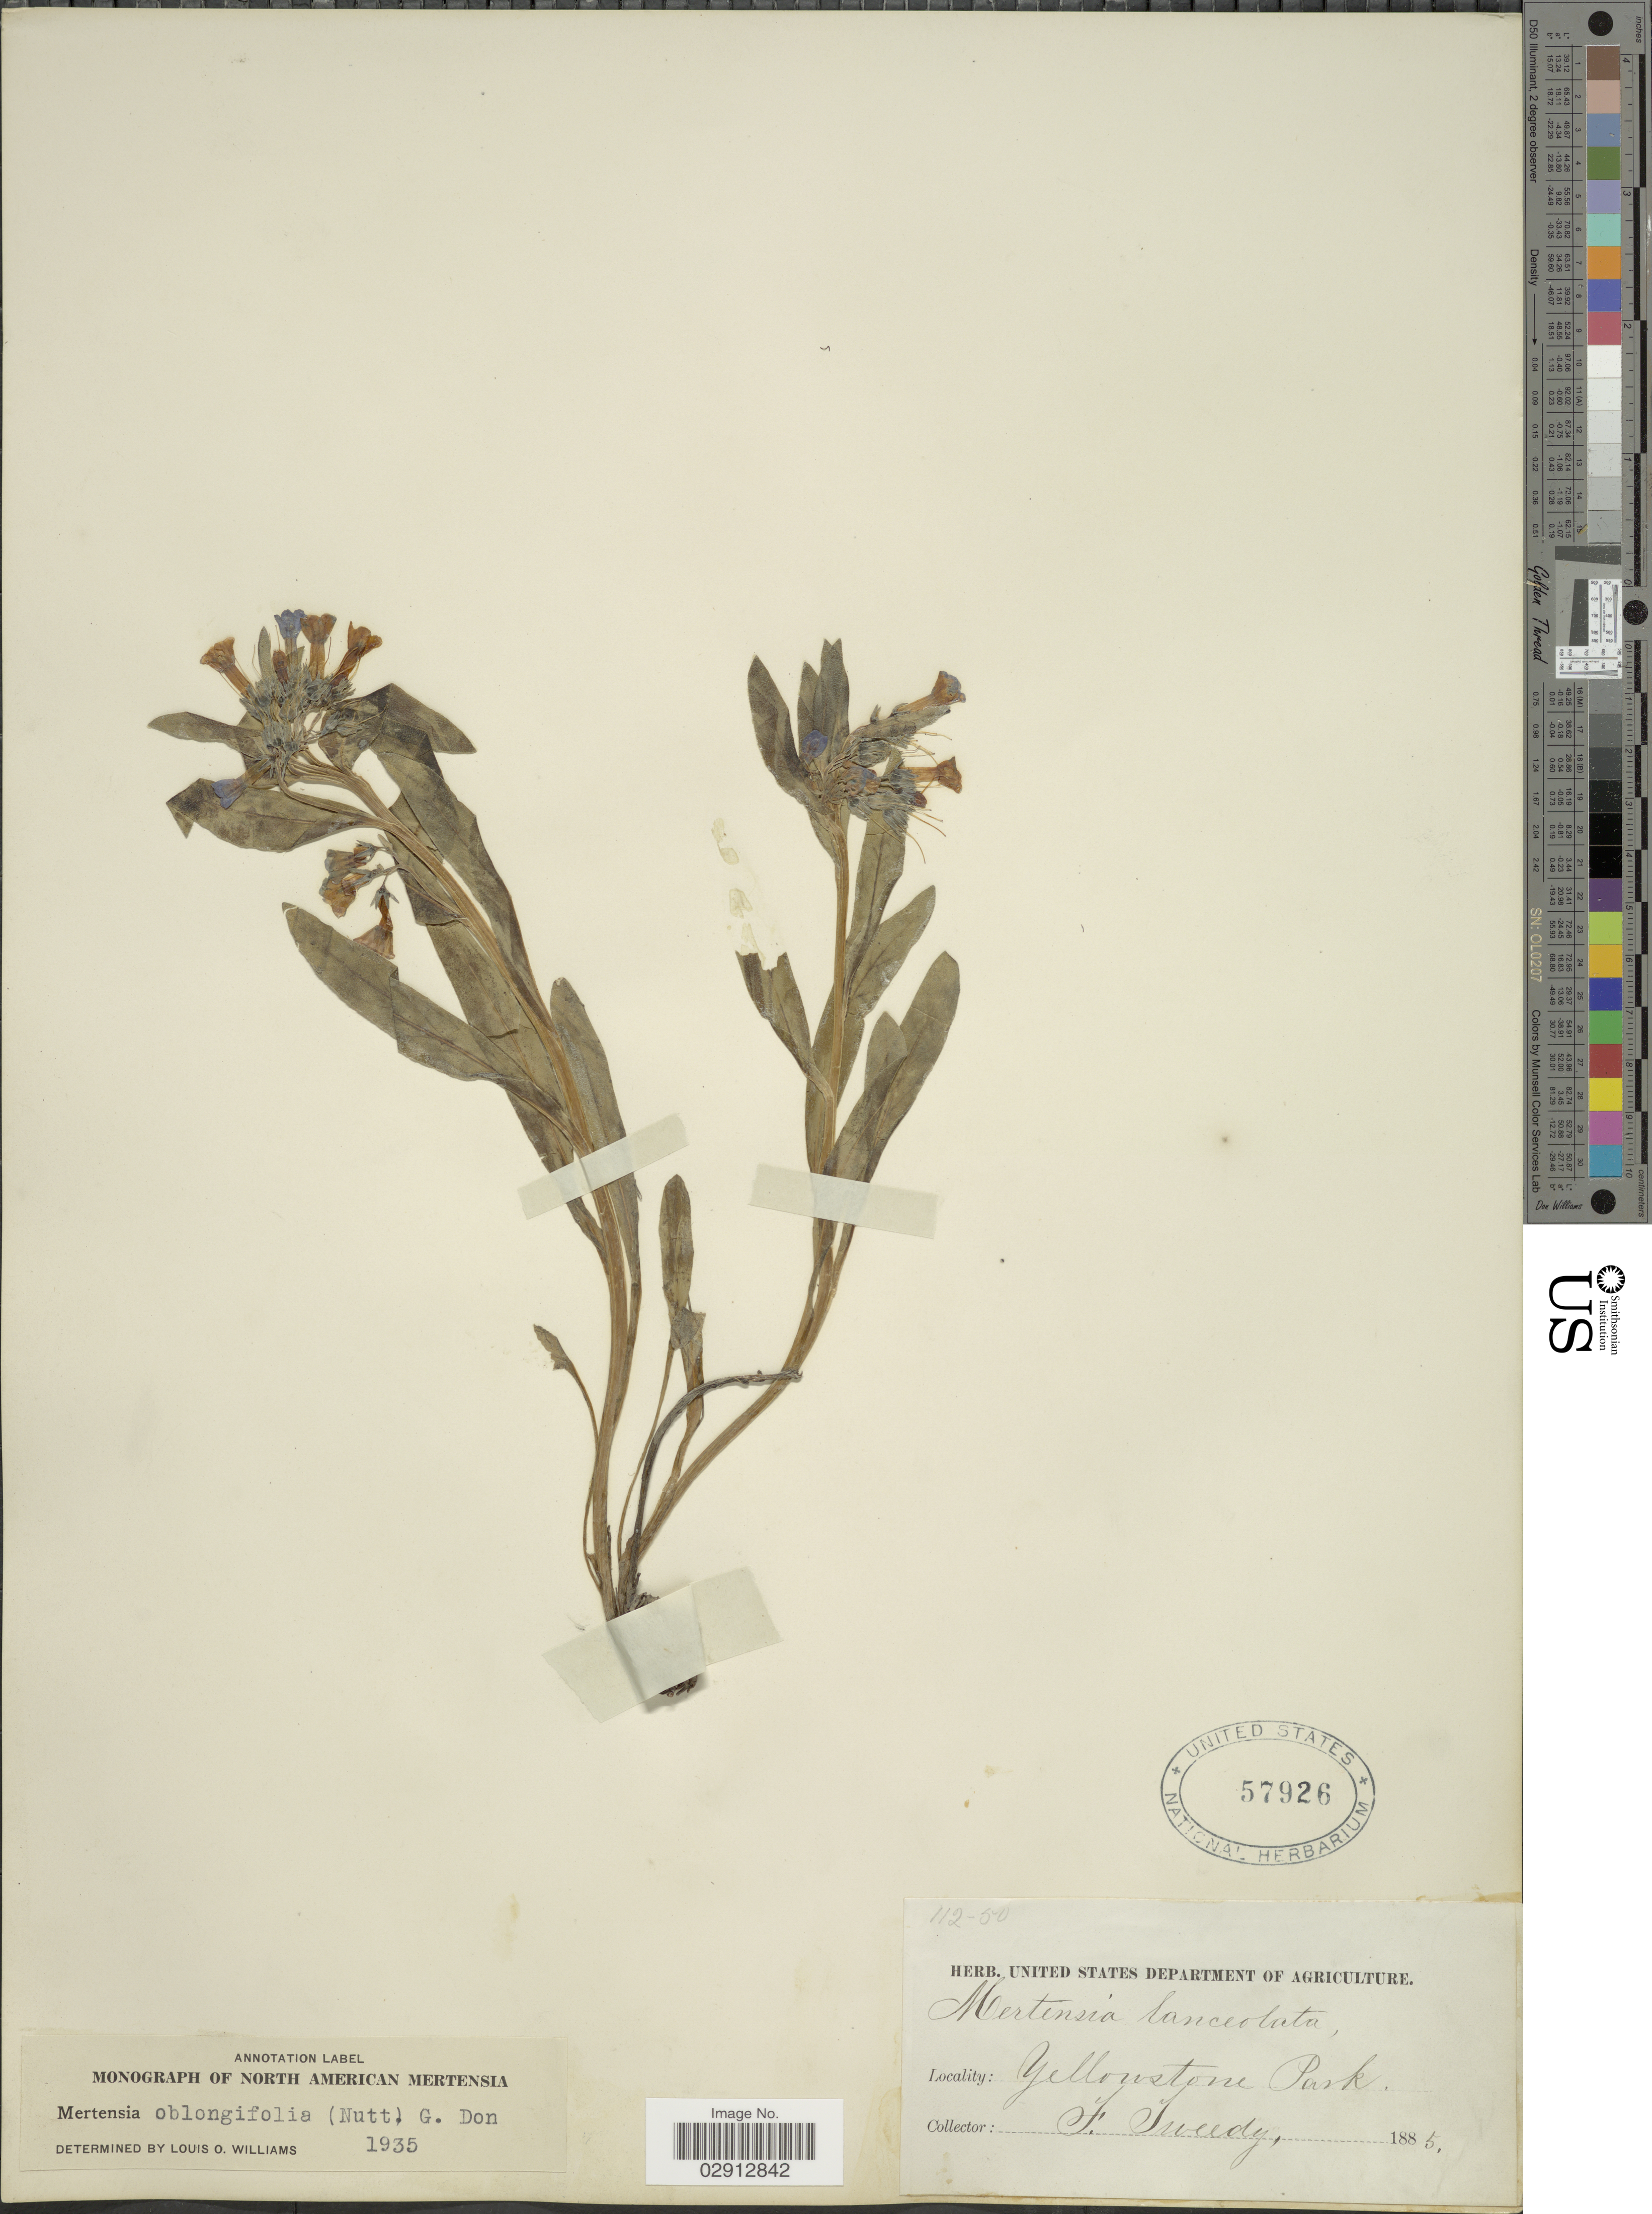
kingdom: Plantae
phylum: Tracheophyta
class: Magnoliopsida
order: Boraginales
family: Boraginaceae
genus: Mertensia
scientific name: Mertensia oblongifolia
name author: (Nutt.) G. Don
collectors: F. Tweedy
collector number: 112-50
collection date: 1885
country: United States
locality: Yellowstone Park.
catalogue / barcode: US 57926